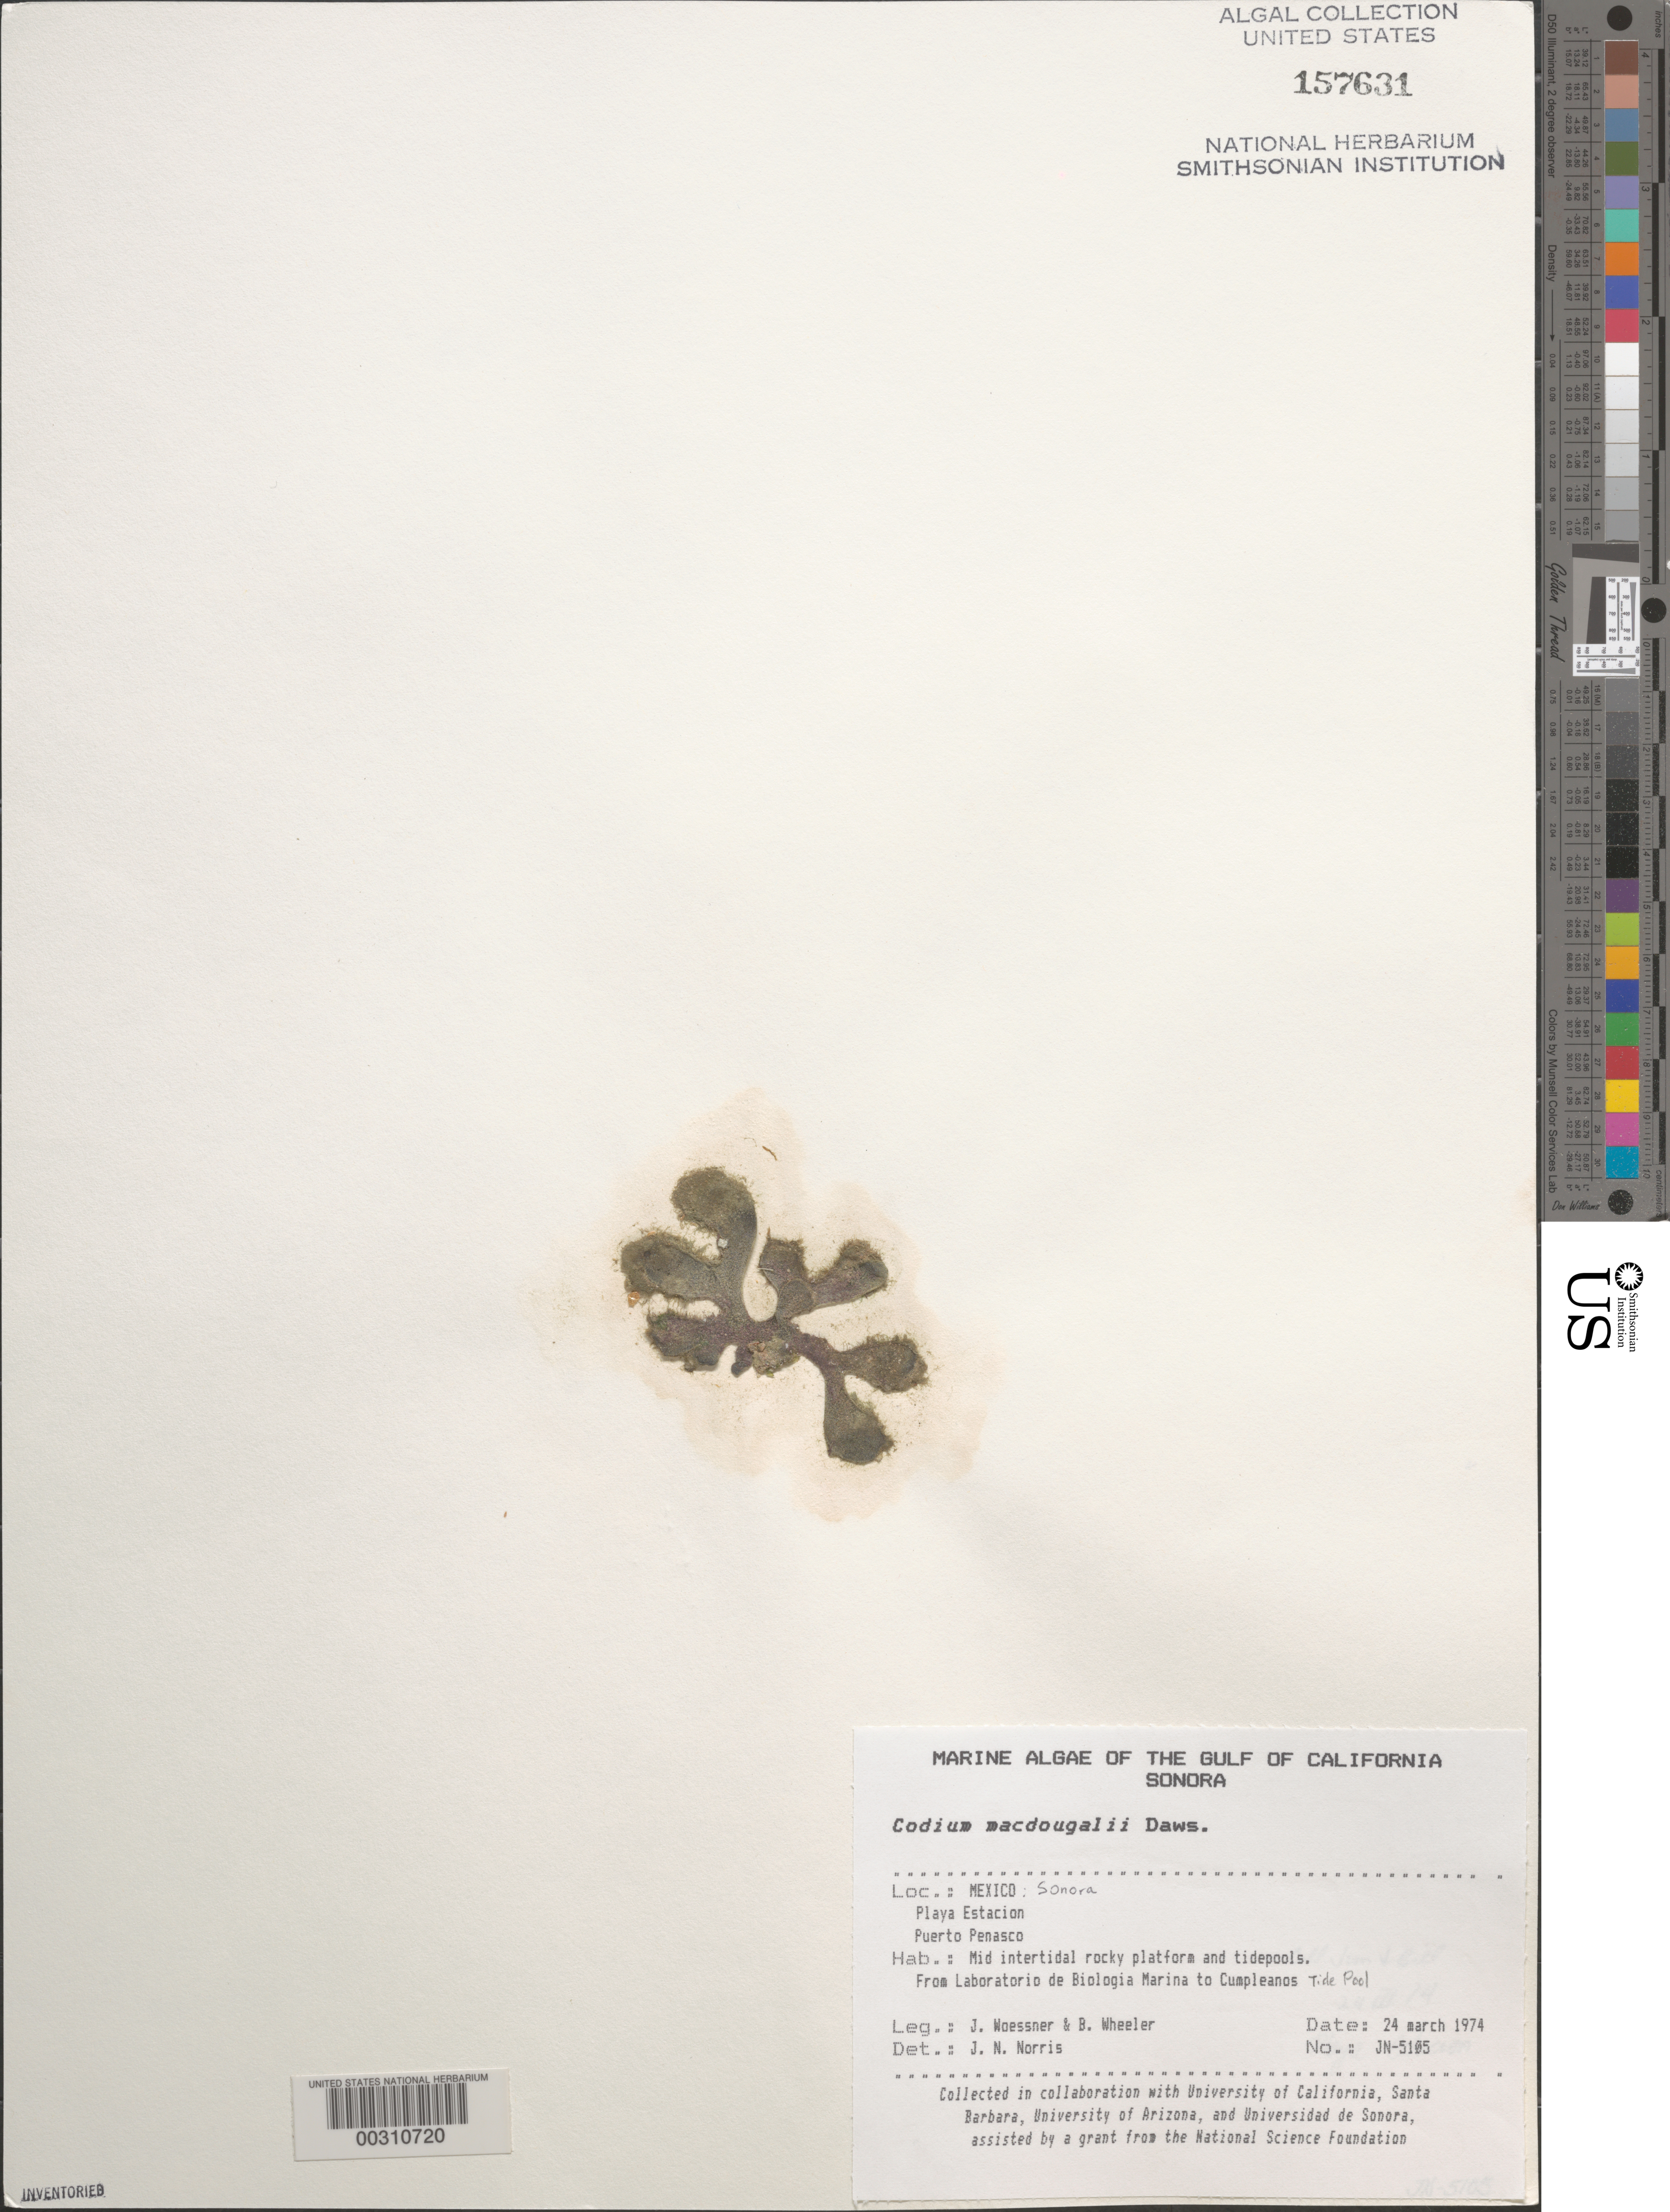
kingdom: Plantae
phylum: Chlorophyta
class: Ulvophyceae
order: Bryopsidales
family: Codiaceae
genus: Codium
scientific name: Codium brandegeei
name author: Setch. & N.L. Gardner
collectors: J. Woessner & W. Wheeler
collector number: Jn-5105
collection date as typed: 24 Mar 1974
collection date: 1974-03-24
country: Mexico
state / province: Sonora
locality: Playa Estacion, Puerto Penasco, marine laboratory shore-Cumpleanos tide pool area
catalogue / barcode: US 157631